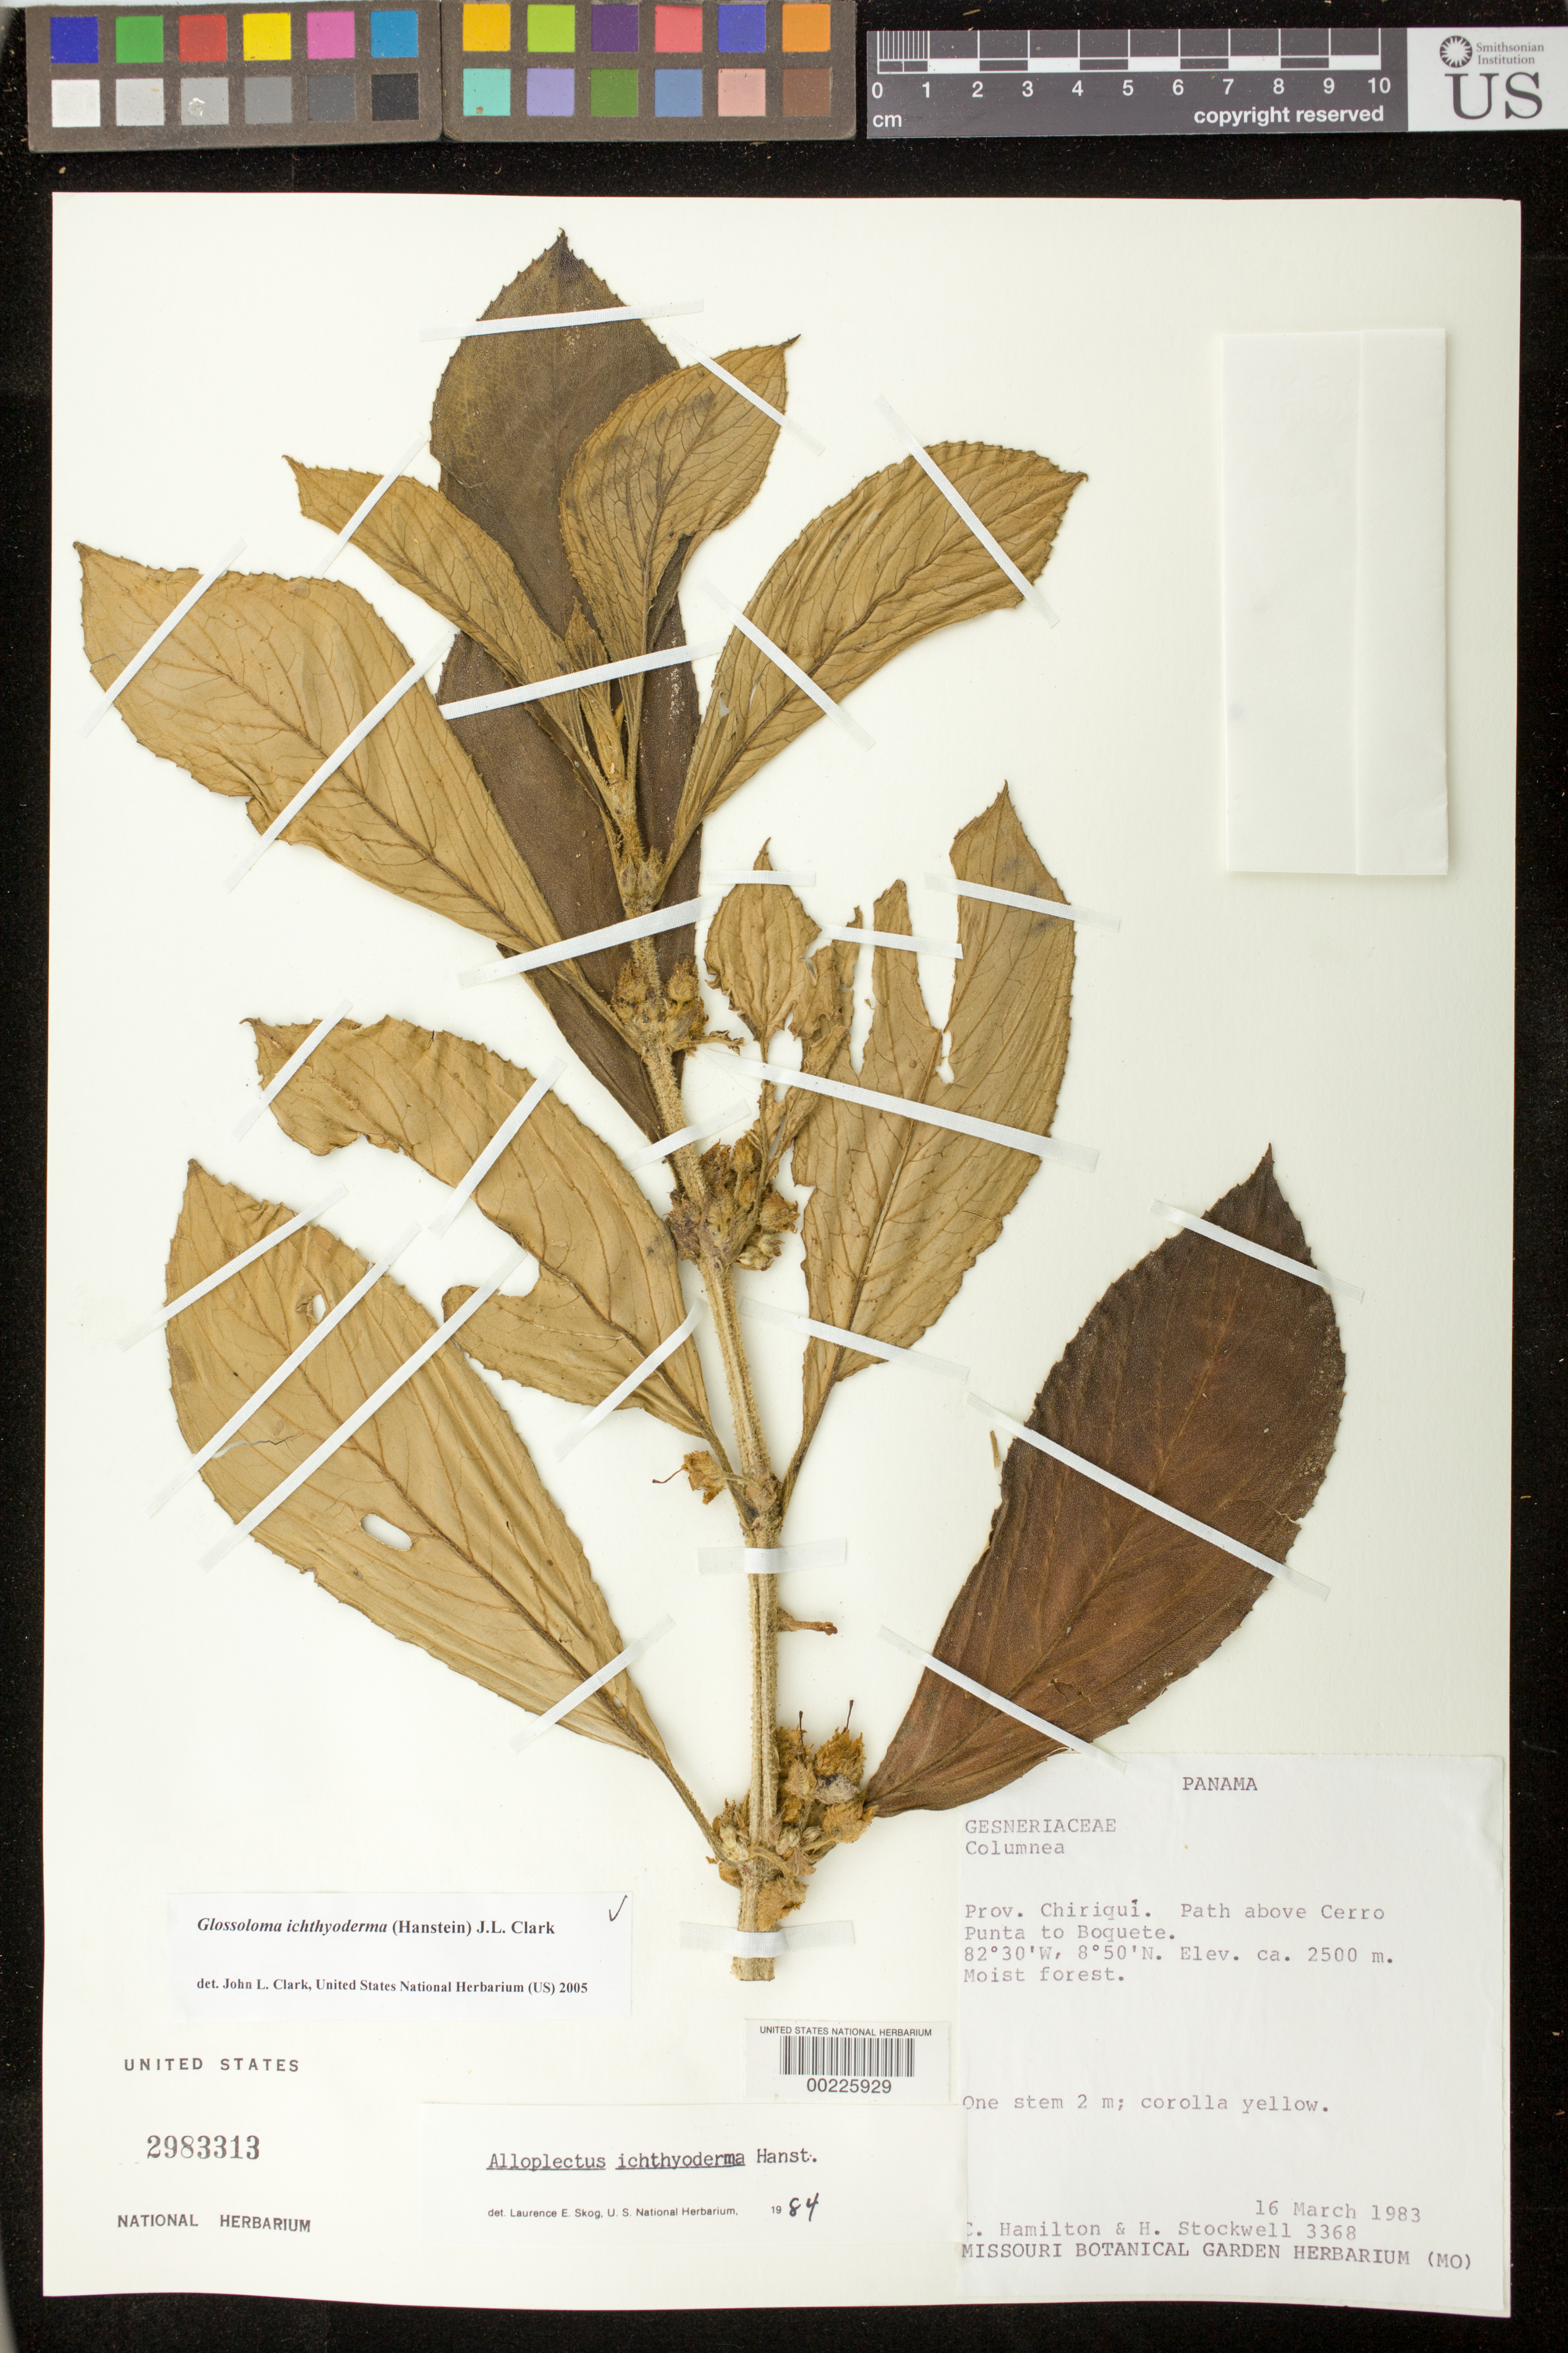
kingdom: Plantae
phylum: Tracheophyta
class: Magnoliopsida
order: Lamiales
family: Gesneriaceae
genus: Glossoloma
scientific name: Glossoloma ichthyoderma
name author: (Hanst.) J.L. Clark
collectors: C. Hamilton & H. Stockwell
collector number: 3368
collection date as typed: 16 Mar 1983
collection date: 1983-03-16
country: Panama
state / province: Chiriquí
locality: Path above Cerro Punta to Boquete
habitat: Moist forest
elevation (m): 2500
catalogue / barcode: US 2983313